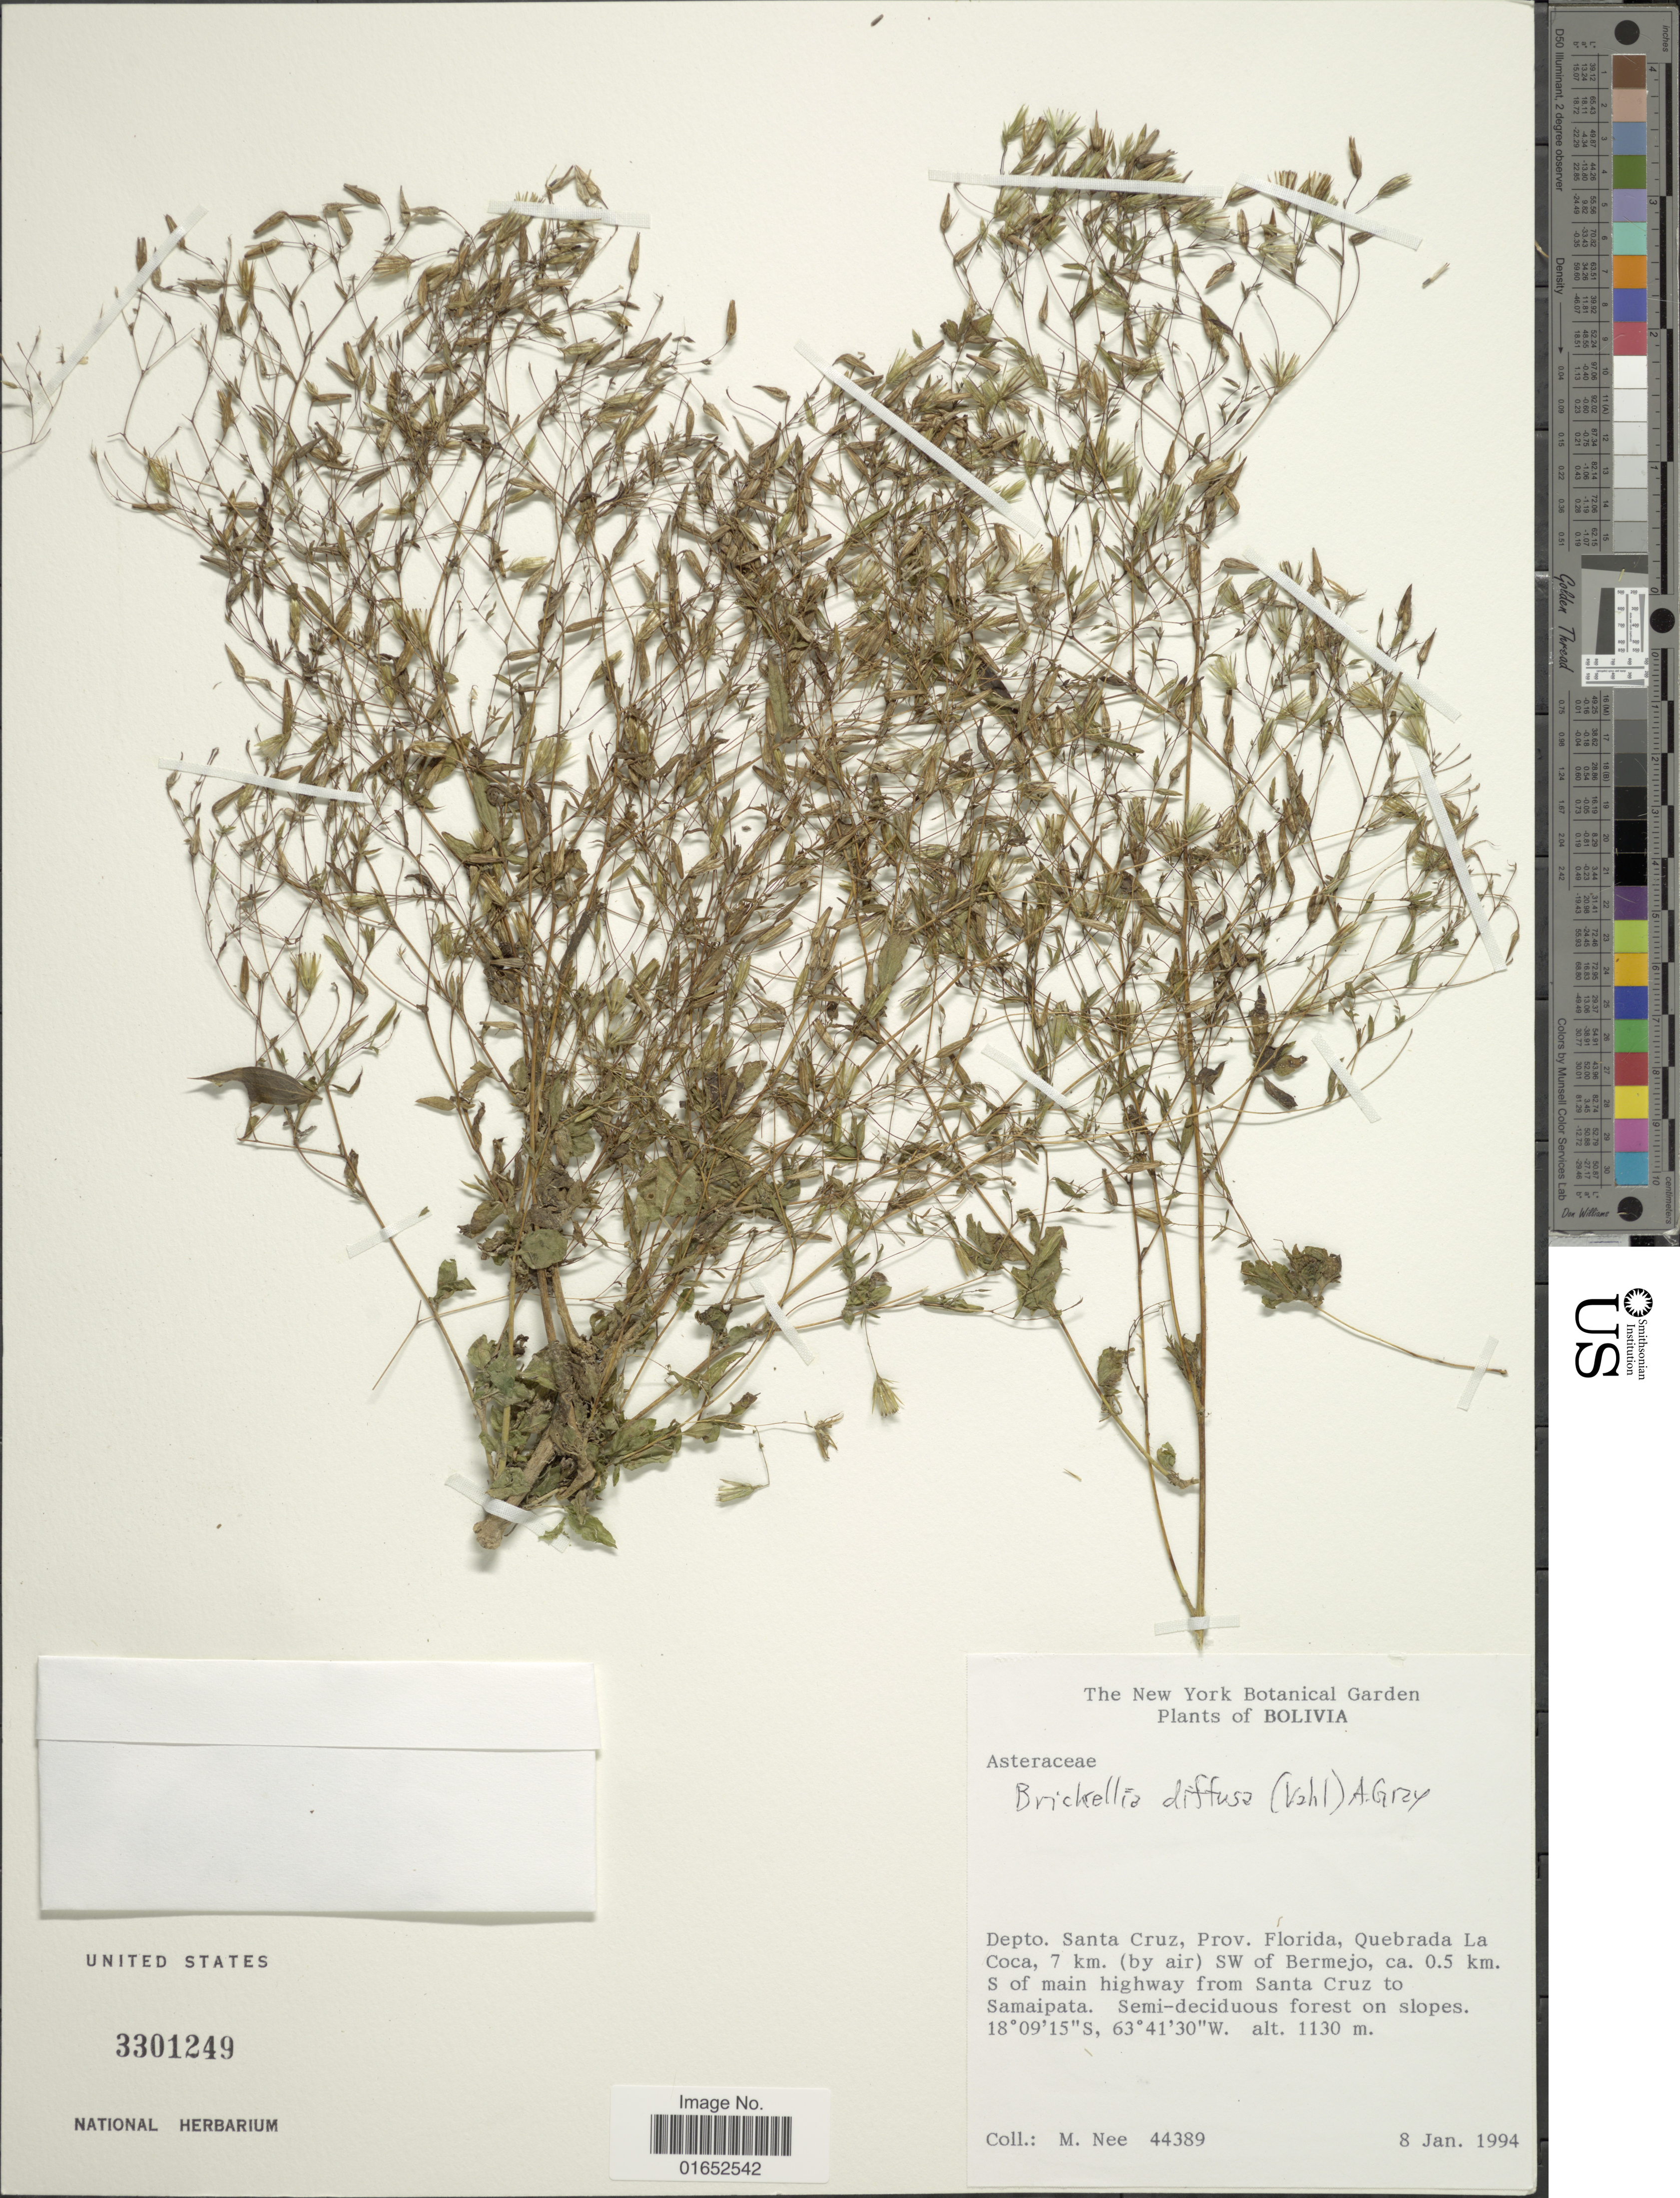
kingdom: Plantae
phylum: Tracheophyta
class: Magnoliopsida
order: Asterales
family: Asteraceae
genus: Brickellia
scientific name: Brickellia diffusa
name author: (Vahl) A. Gray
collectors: M. Nee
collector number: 44389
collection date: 1994-01-08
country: Bolivia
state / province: Santa Cruz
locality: Depto Sant Cruz, Prov. Florida, Quebrada La Coca, 7 km (by air) SW of Bermejo, ca. 0.5 km. S of main highway from Santa Cruz to Samaipata. Semi-deciduous forest on slopes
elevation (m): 1130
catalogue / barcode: US 3301249